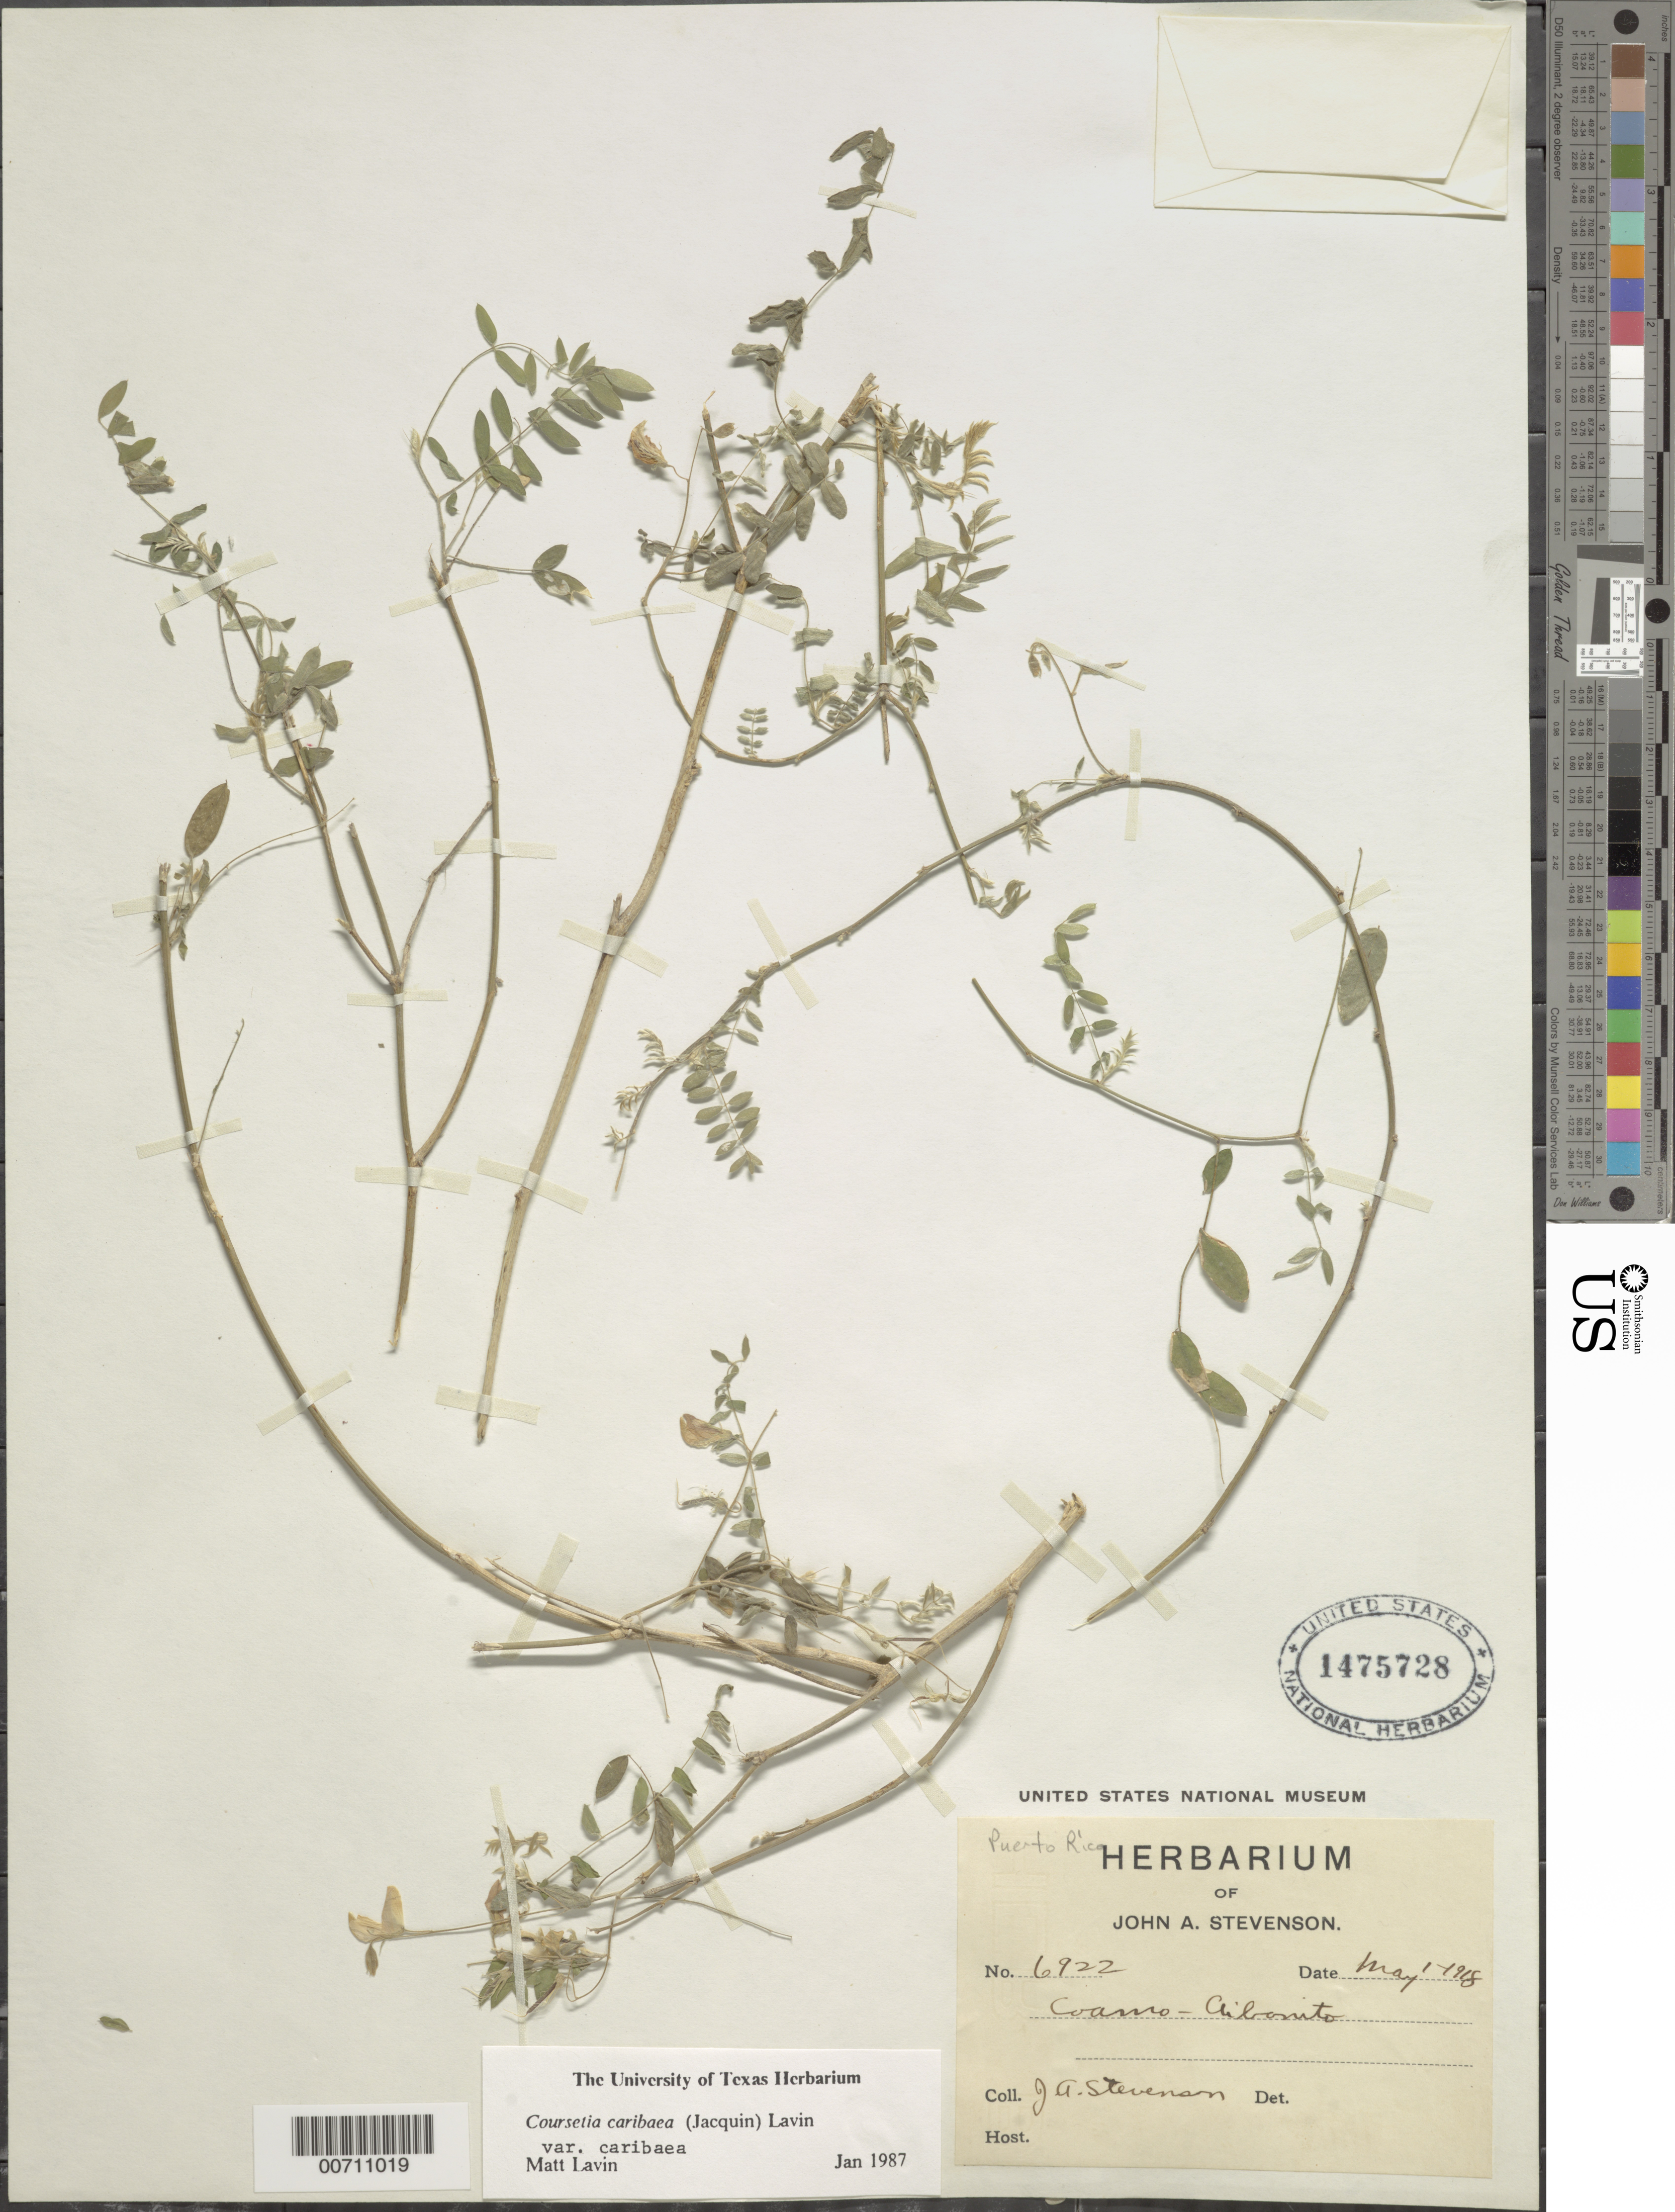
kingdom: Plantae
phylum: Tracheophyta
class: Magnoliopsida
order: Fabales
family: Fabaceae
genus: Coursetia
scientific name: Coursetia caribaea var. caribaea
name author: (Jacq.) Lavin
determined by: Lavin, M.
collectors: J. Stevenson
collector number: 6922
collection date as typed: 01 May 1918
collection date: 1918-05-01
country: Puerto Rico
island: Greater Antilles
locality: Coamo-Aibonito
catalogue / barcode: US 1475728